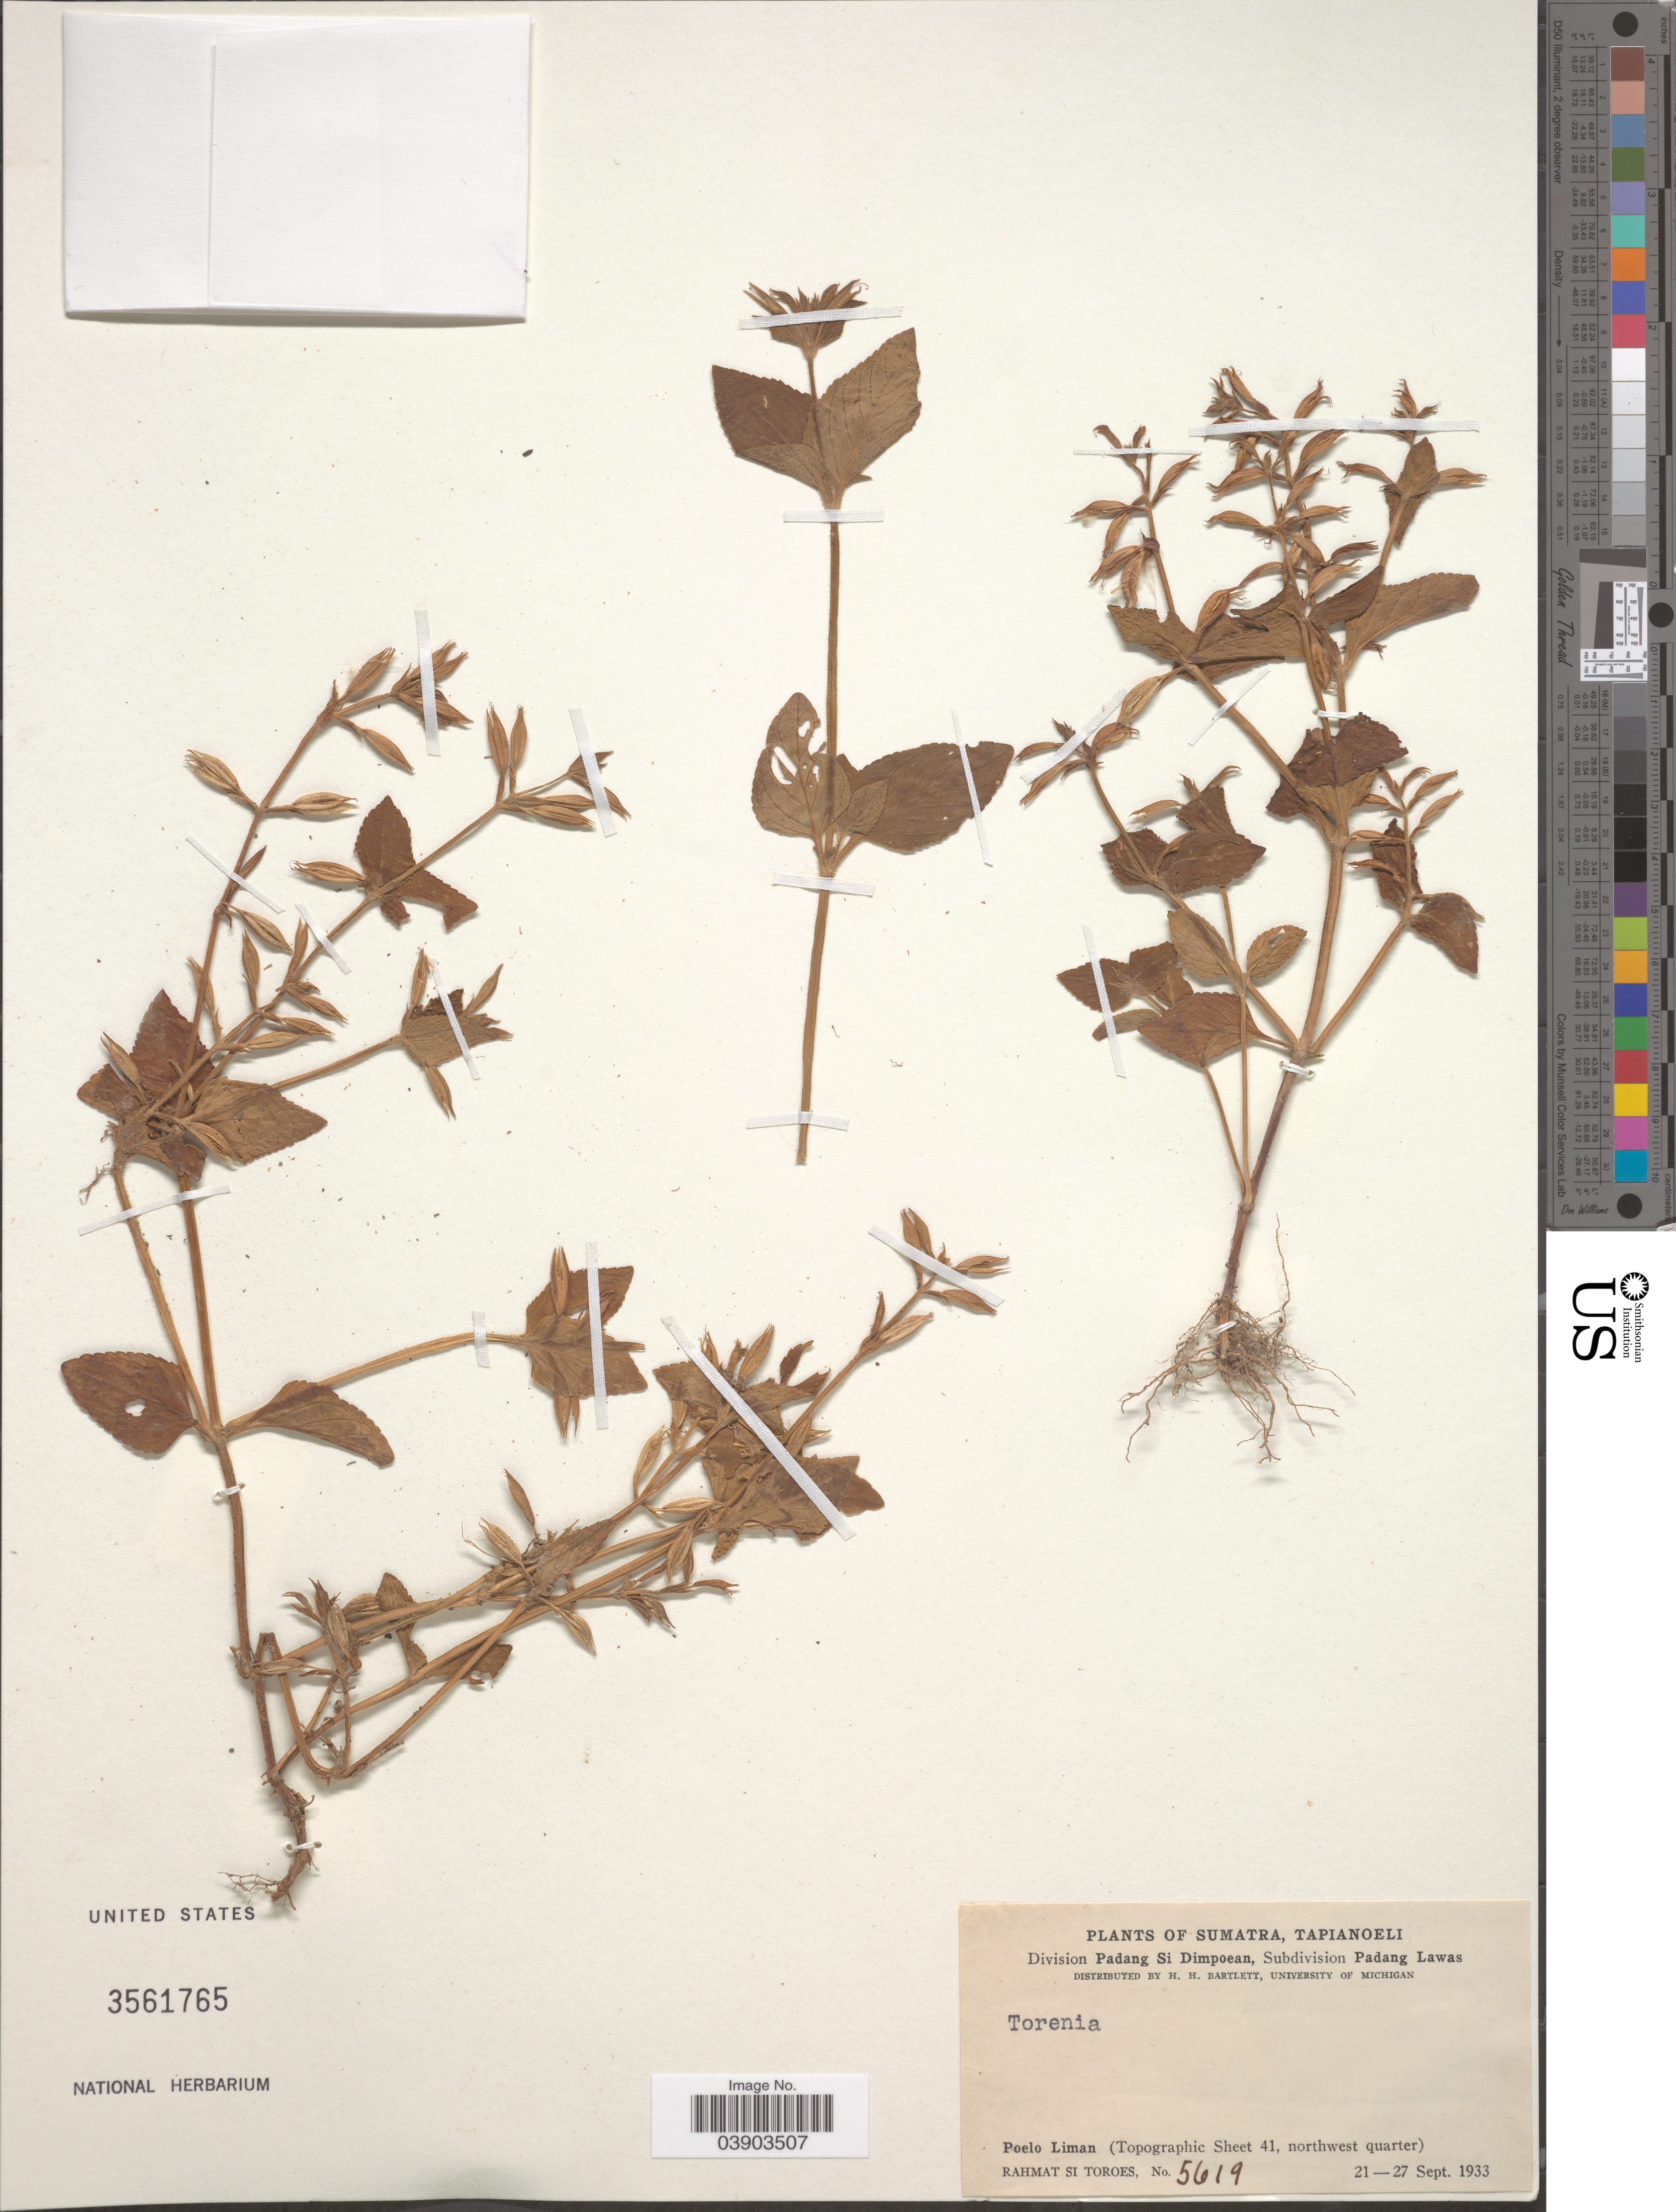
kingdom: Plantae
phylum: Tracheophyta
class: Magnoliopsida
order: Lamiales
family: Linderniaceae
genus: Torenia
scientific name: Torenia sp.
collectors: Rahmat Si Boeea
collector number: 5619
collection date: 1933-09-21/1933-09-27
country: Indonesia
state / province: Sumatra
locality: Tapianoeli. Division Padang Si Dimpoean, Subdivision Padang Lawas. Poelo Liman (Topographic Sheet 41, northwest quarter).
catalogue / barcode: US 3561765